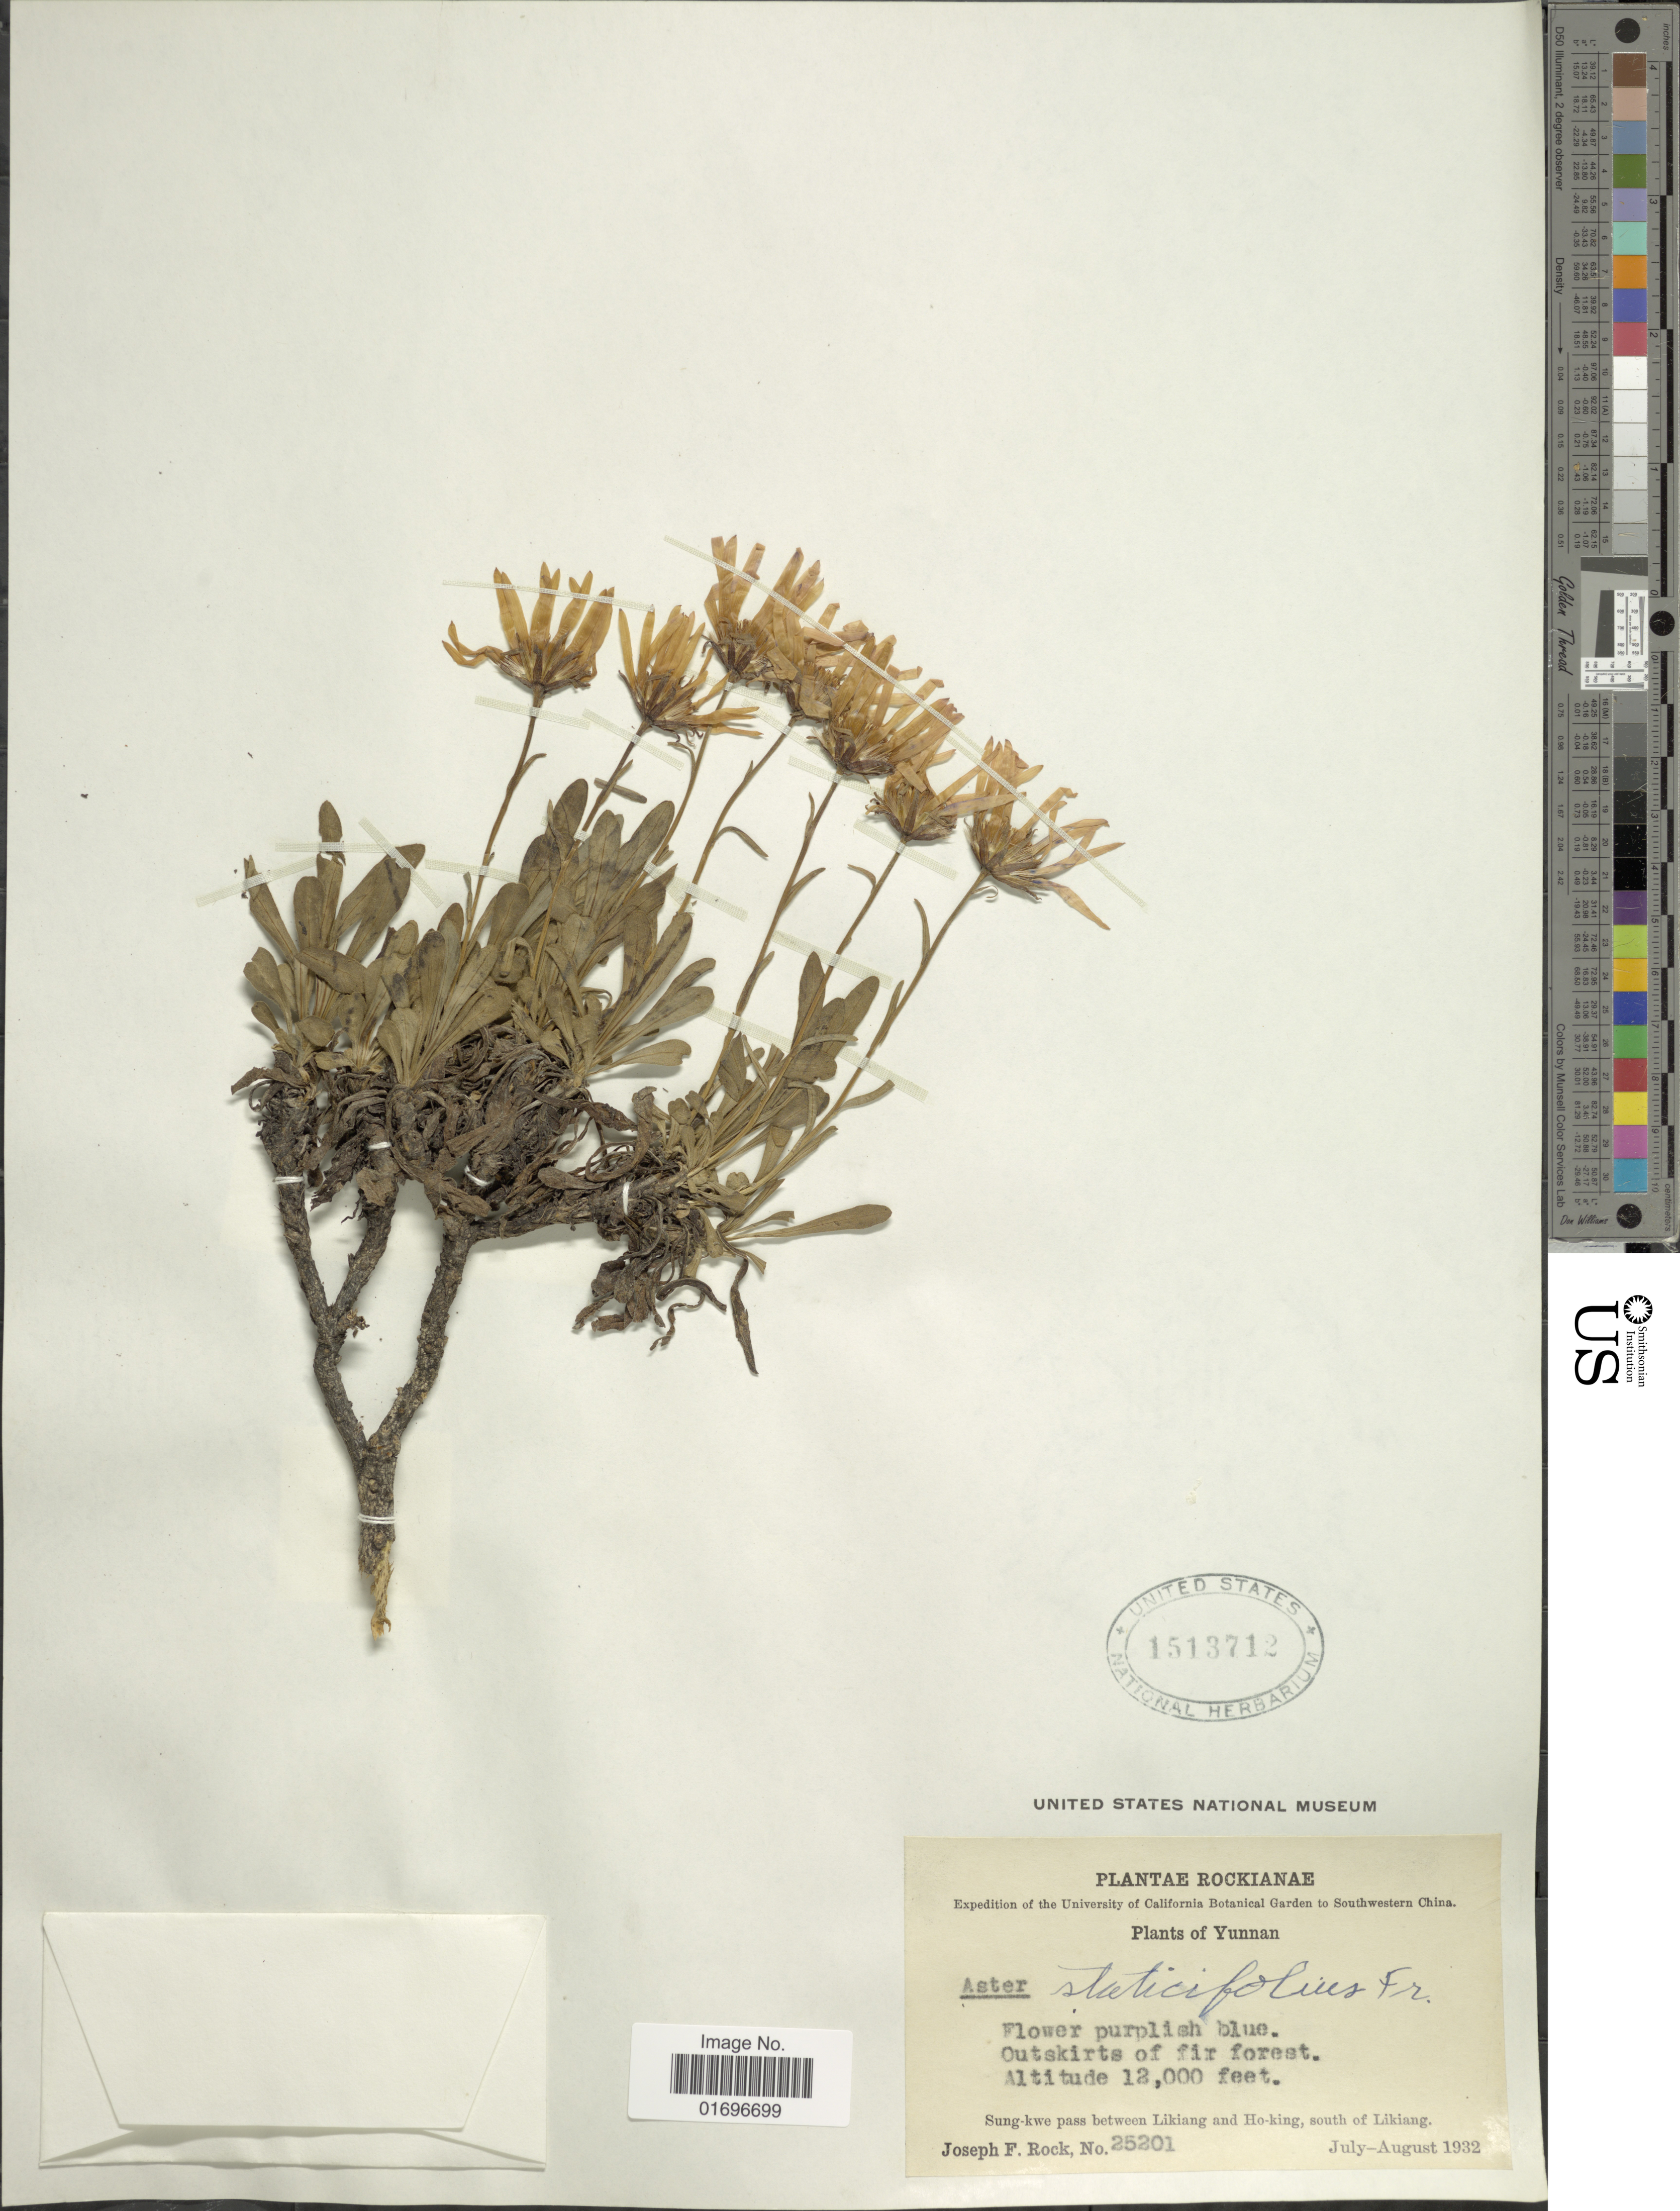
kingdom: Plantae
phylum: Tracheophyta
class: Magnoliopsida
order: Asterales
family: Asteraceae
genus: Aster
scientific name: Aster staticifolius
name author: Franch.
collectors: J. F. Rock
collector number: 25201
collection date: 1932-07/1932-08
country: China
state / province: Yunnan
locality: Rockianae. Southwestern China. Yunnan. Sung-kwe pass between Likiang and Ho-king, south of Likiang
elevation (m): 3658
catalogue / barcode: US 1513712